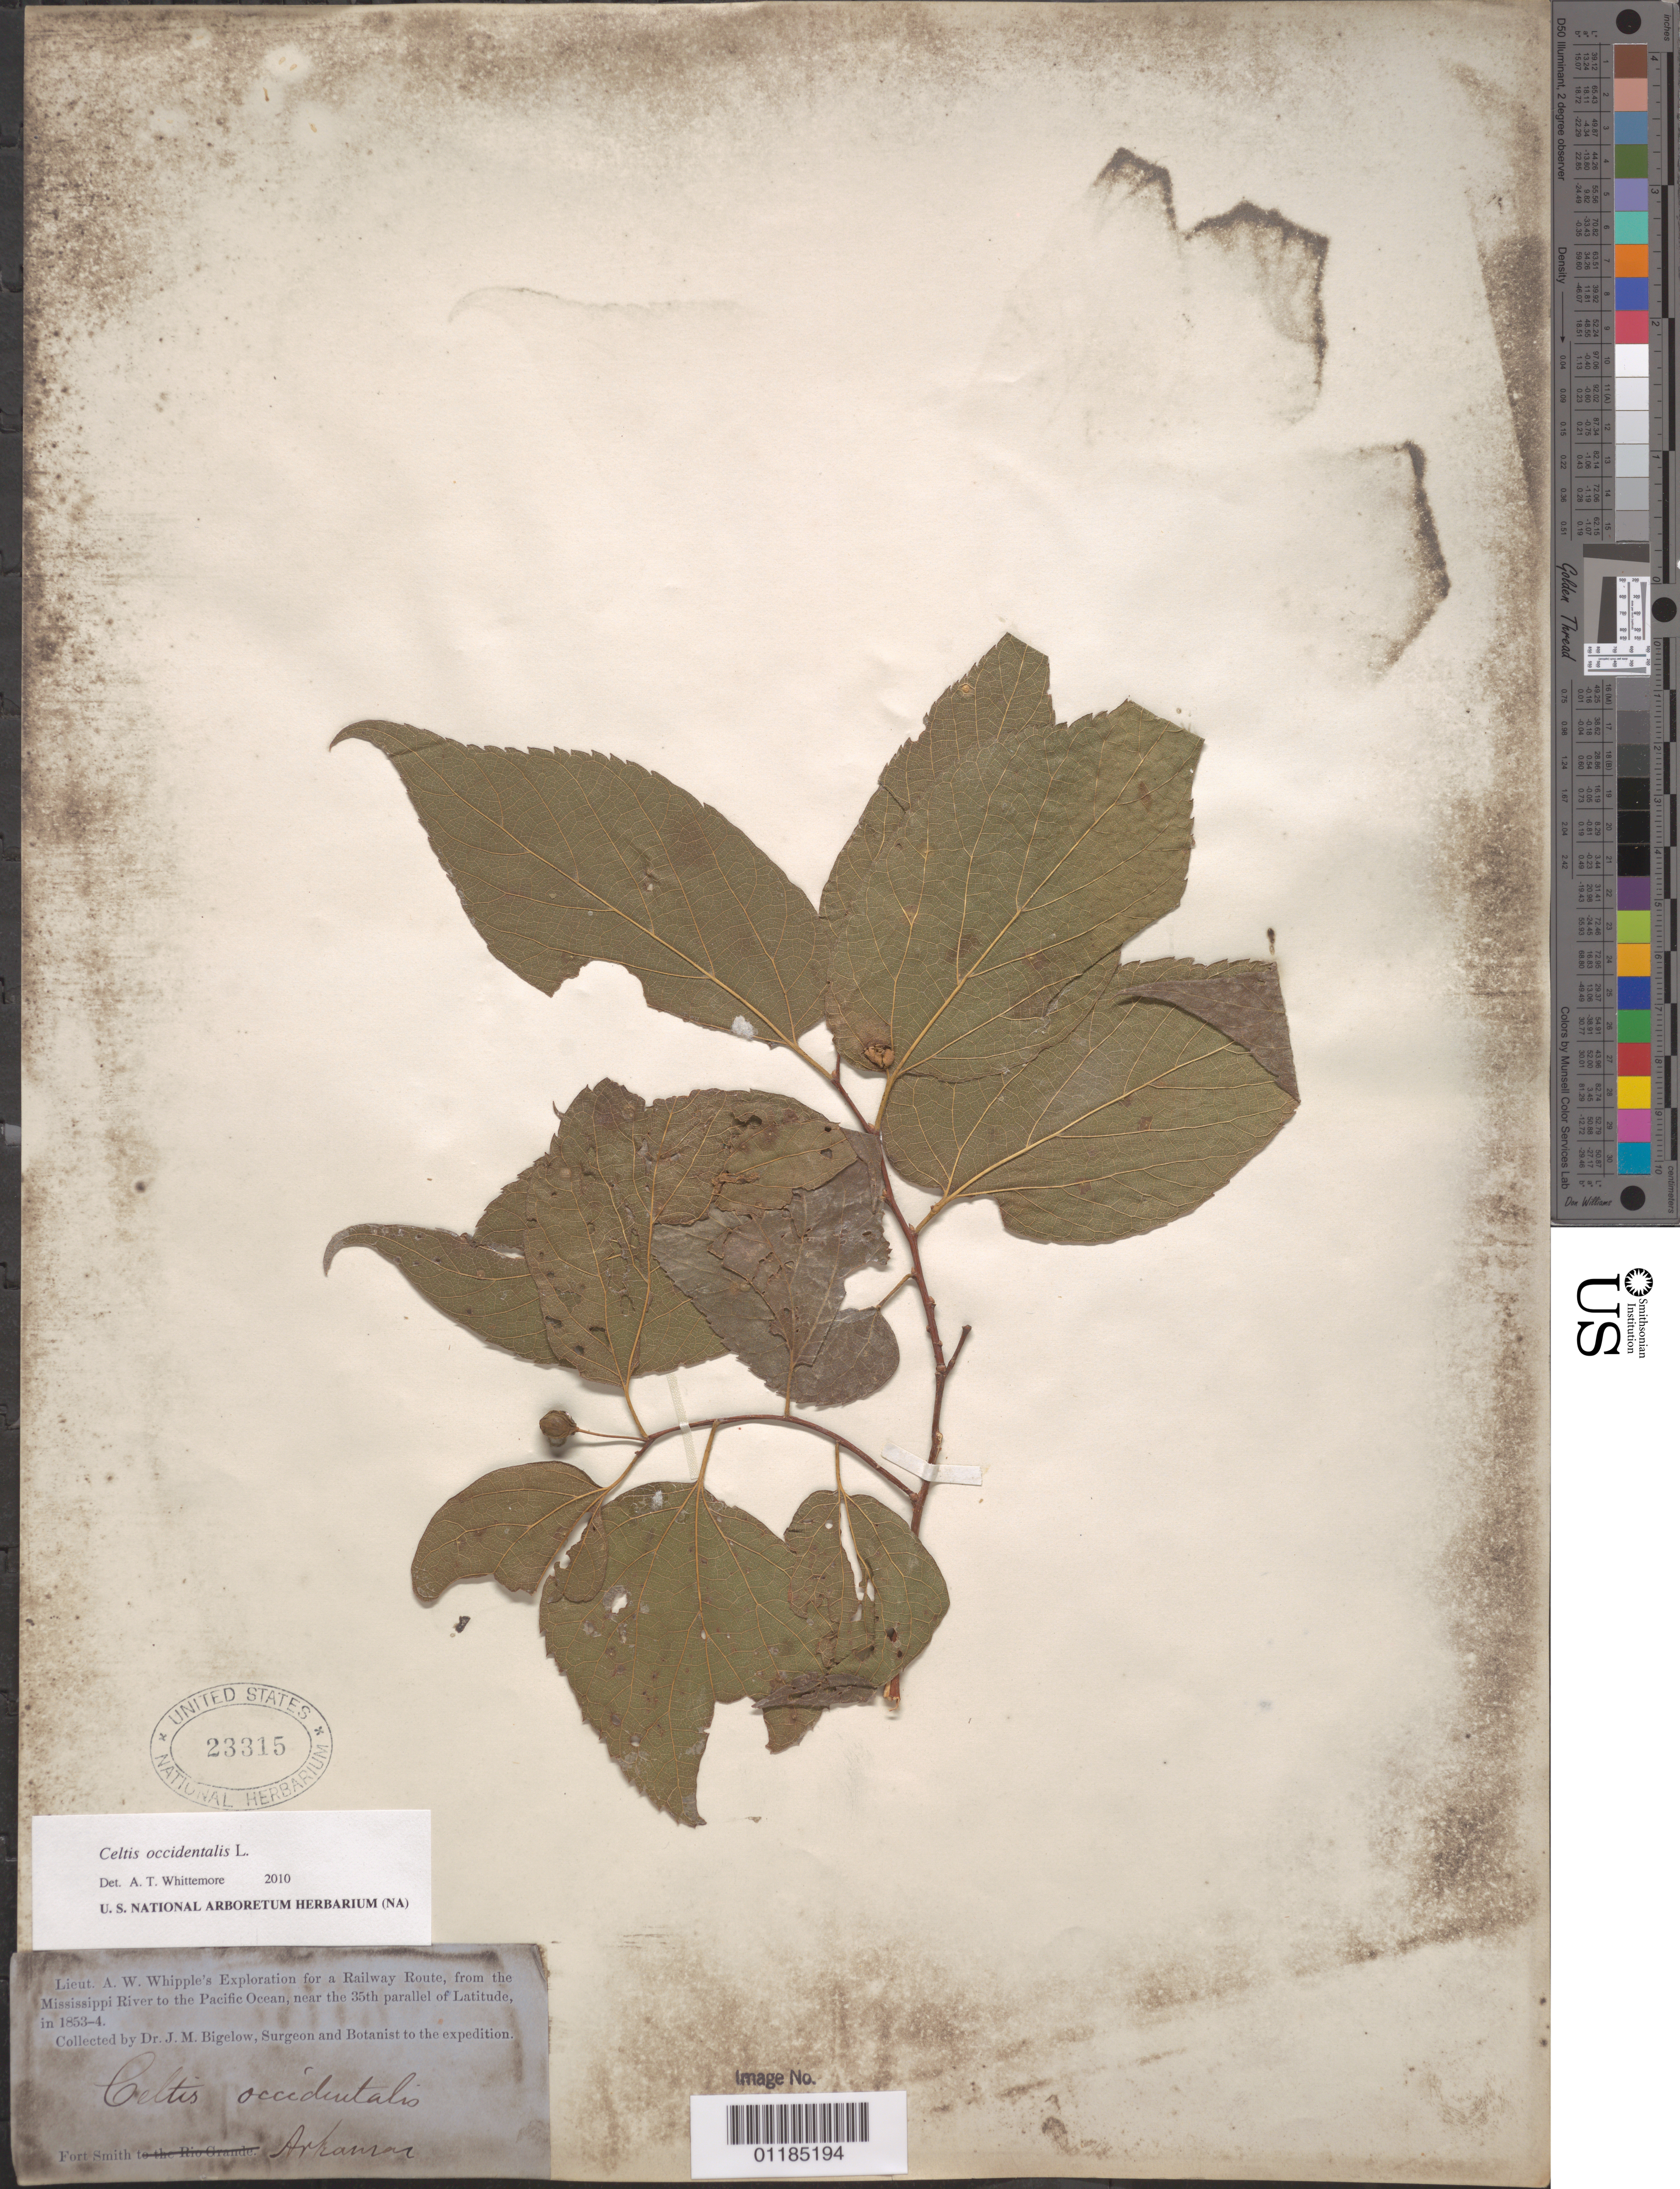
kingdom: Plantae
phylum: Tracheophyta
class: Magnoliopsida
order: Rosales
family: Cannabaceae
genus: Celtis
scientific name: Celtis occidentalis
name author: L.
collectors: J. M. Bigelow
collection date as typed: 1853 to -- -- 1854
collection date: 1853/1854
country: United States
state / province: Arkansas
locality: Fort smith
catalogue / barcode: US 23315